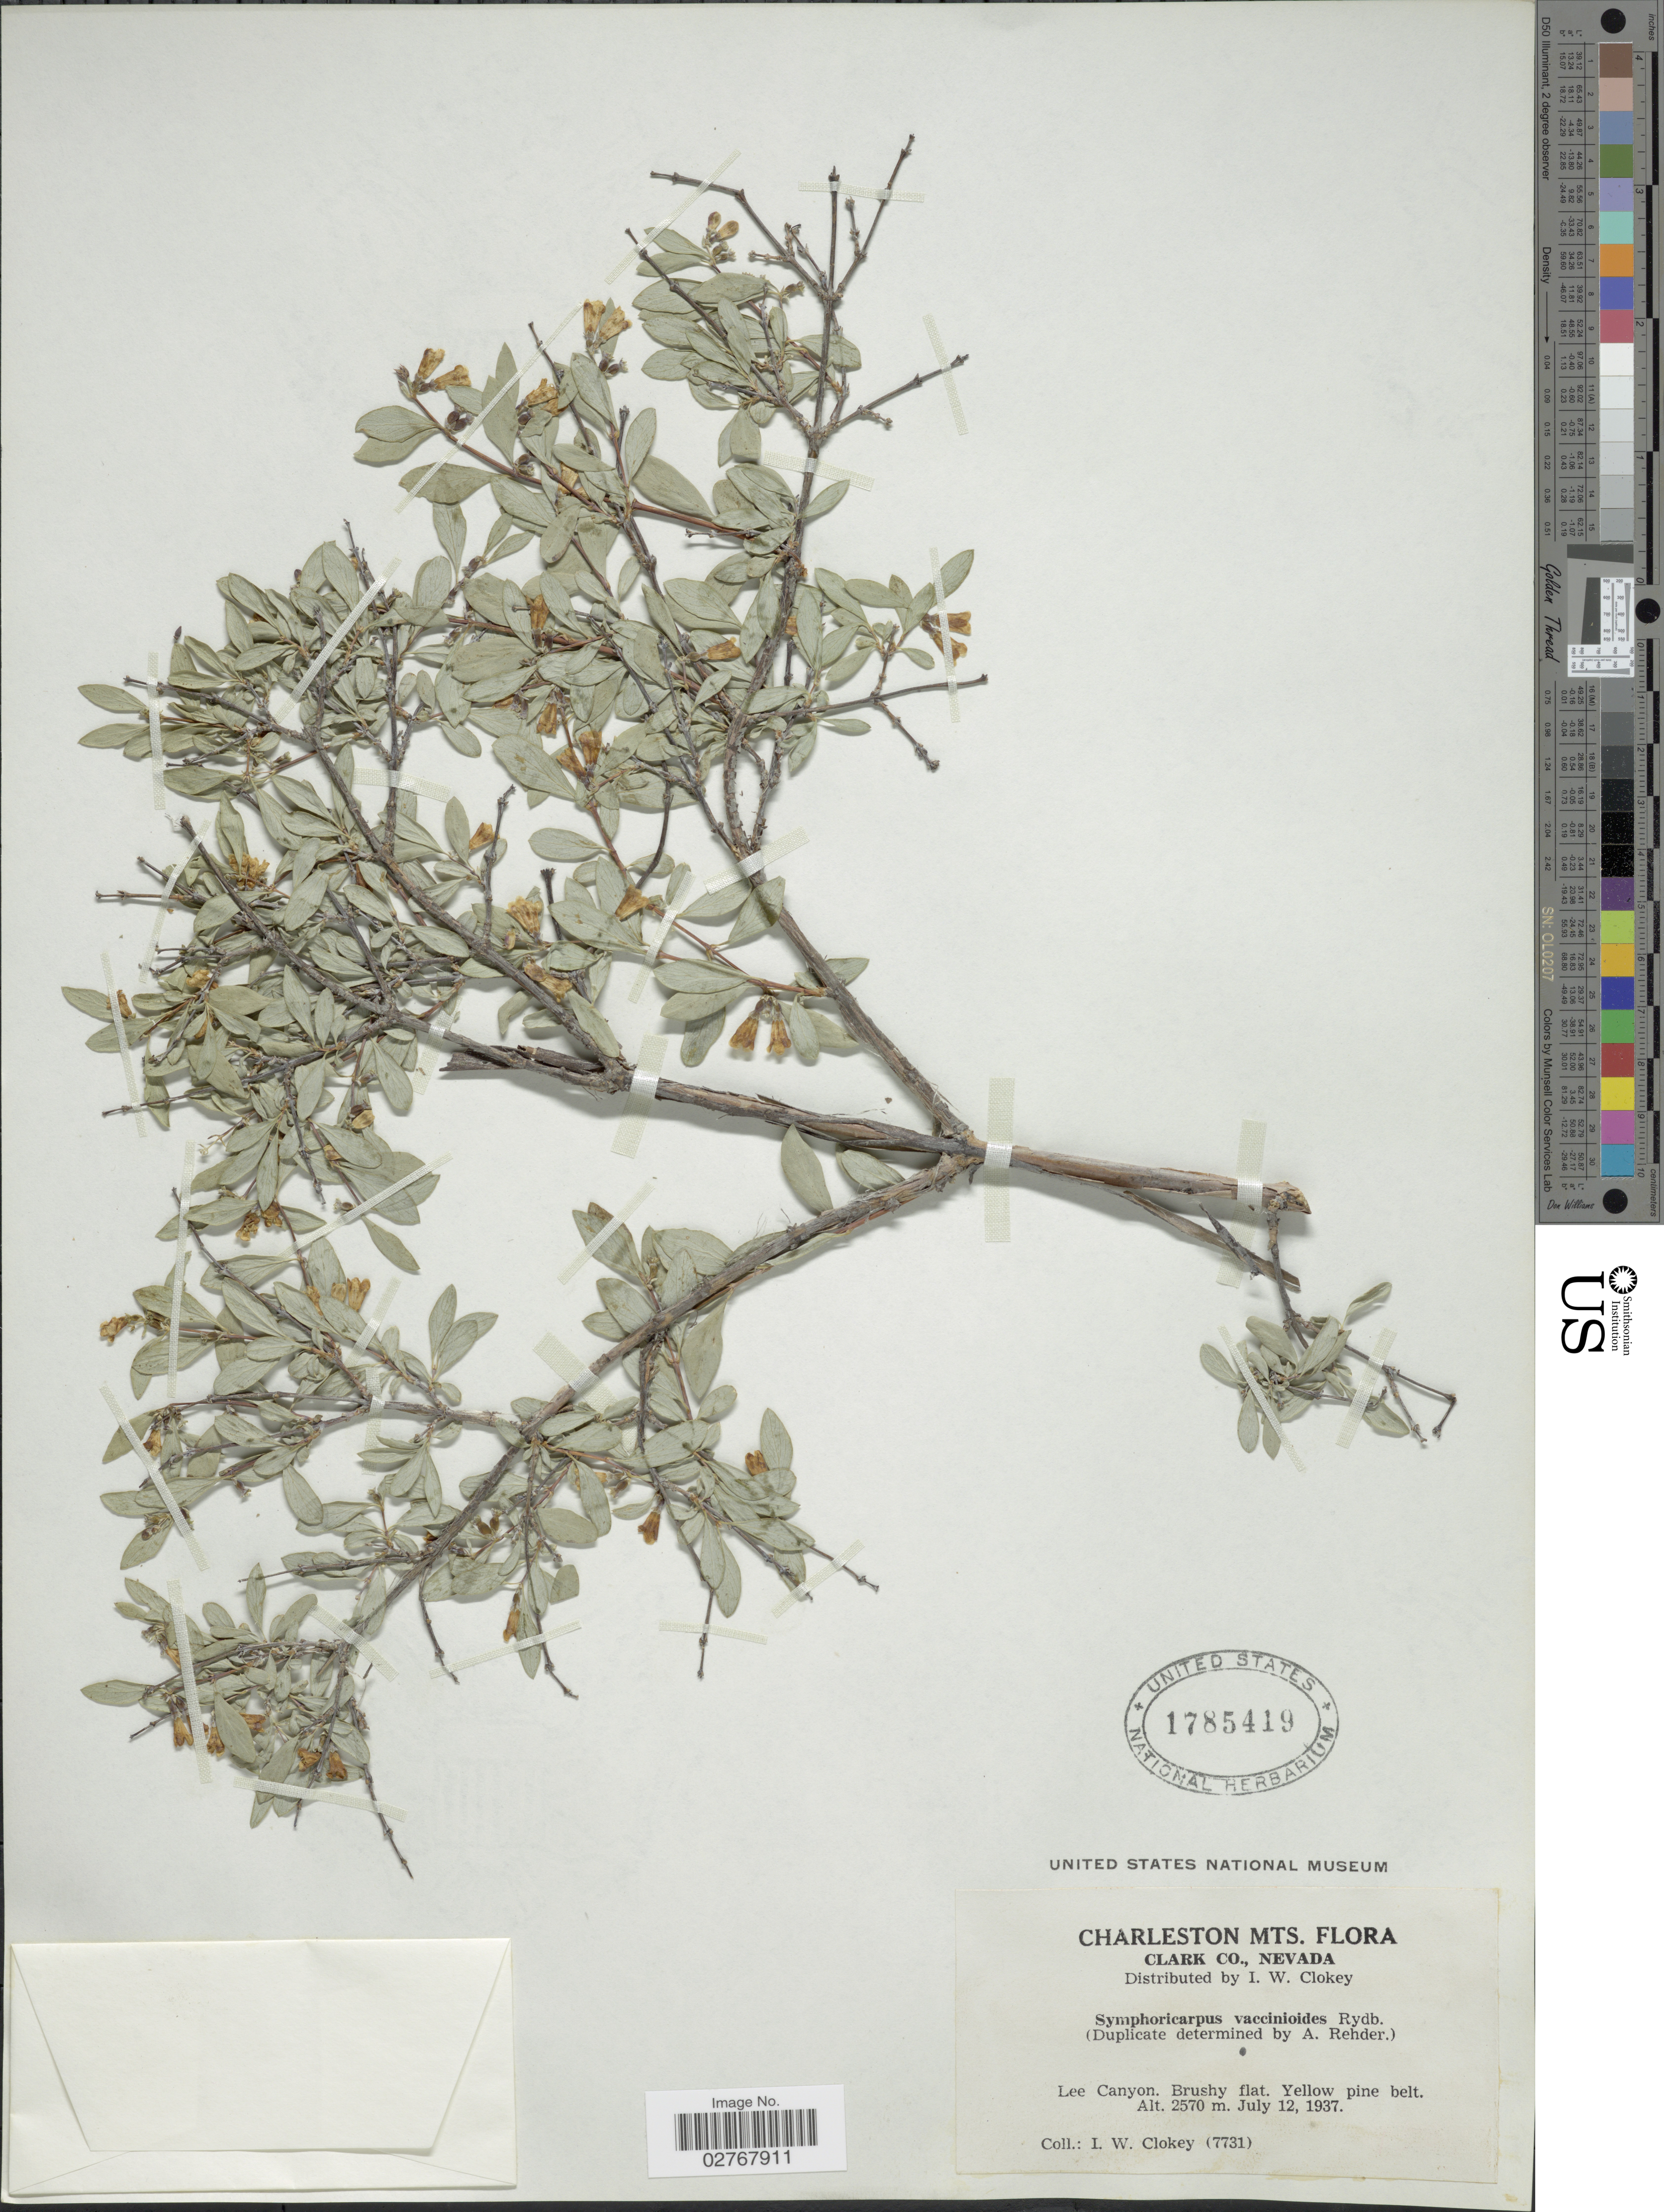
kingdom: Plantae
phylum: Tracheophyta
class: Magnoliopsida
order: Dipsacales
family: Caprifoliaceae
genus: Symphoricarpos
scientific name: Symphoricarpos vaccinioides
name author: Rydb.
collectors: I. W. Clokey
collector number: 7731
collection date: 1937-07-12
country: United States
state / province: Nevada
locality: Charleston Mts., Clark Co., Lee Canyon. Brushy flat. Yellow pine belt.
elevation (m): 2570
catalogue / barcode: US 1785419